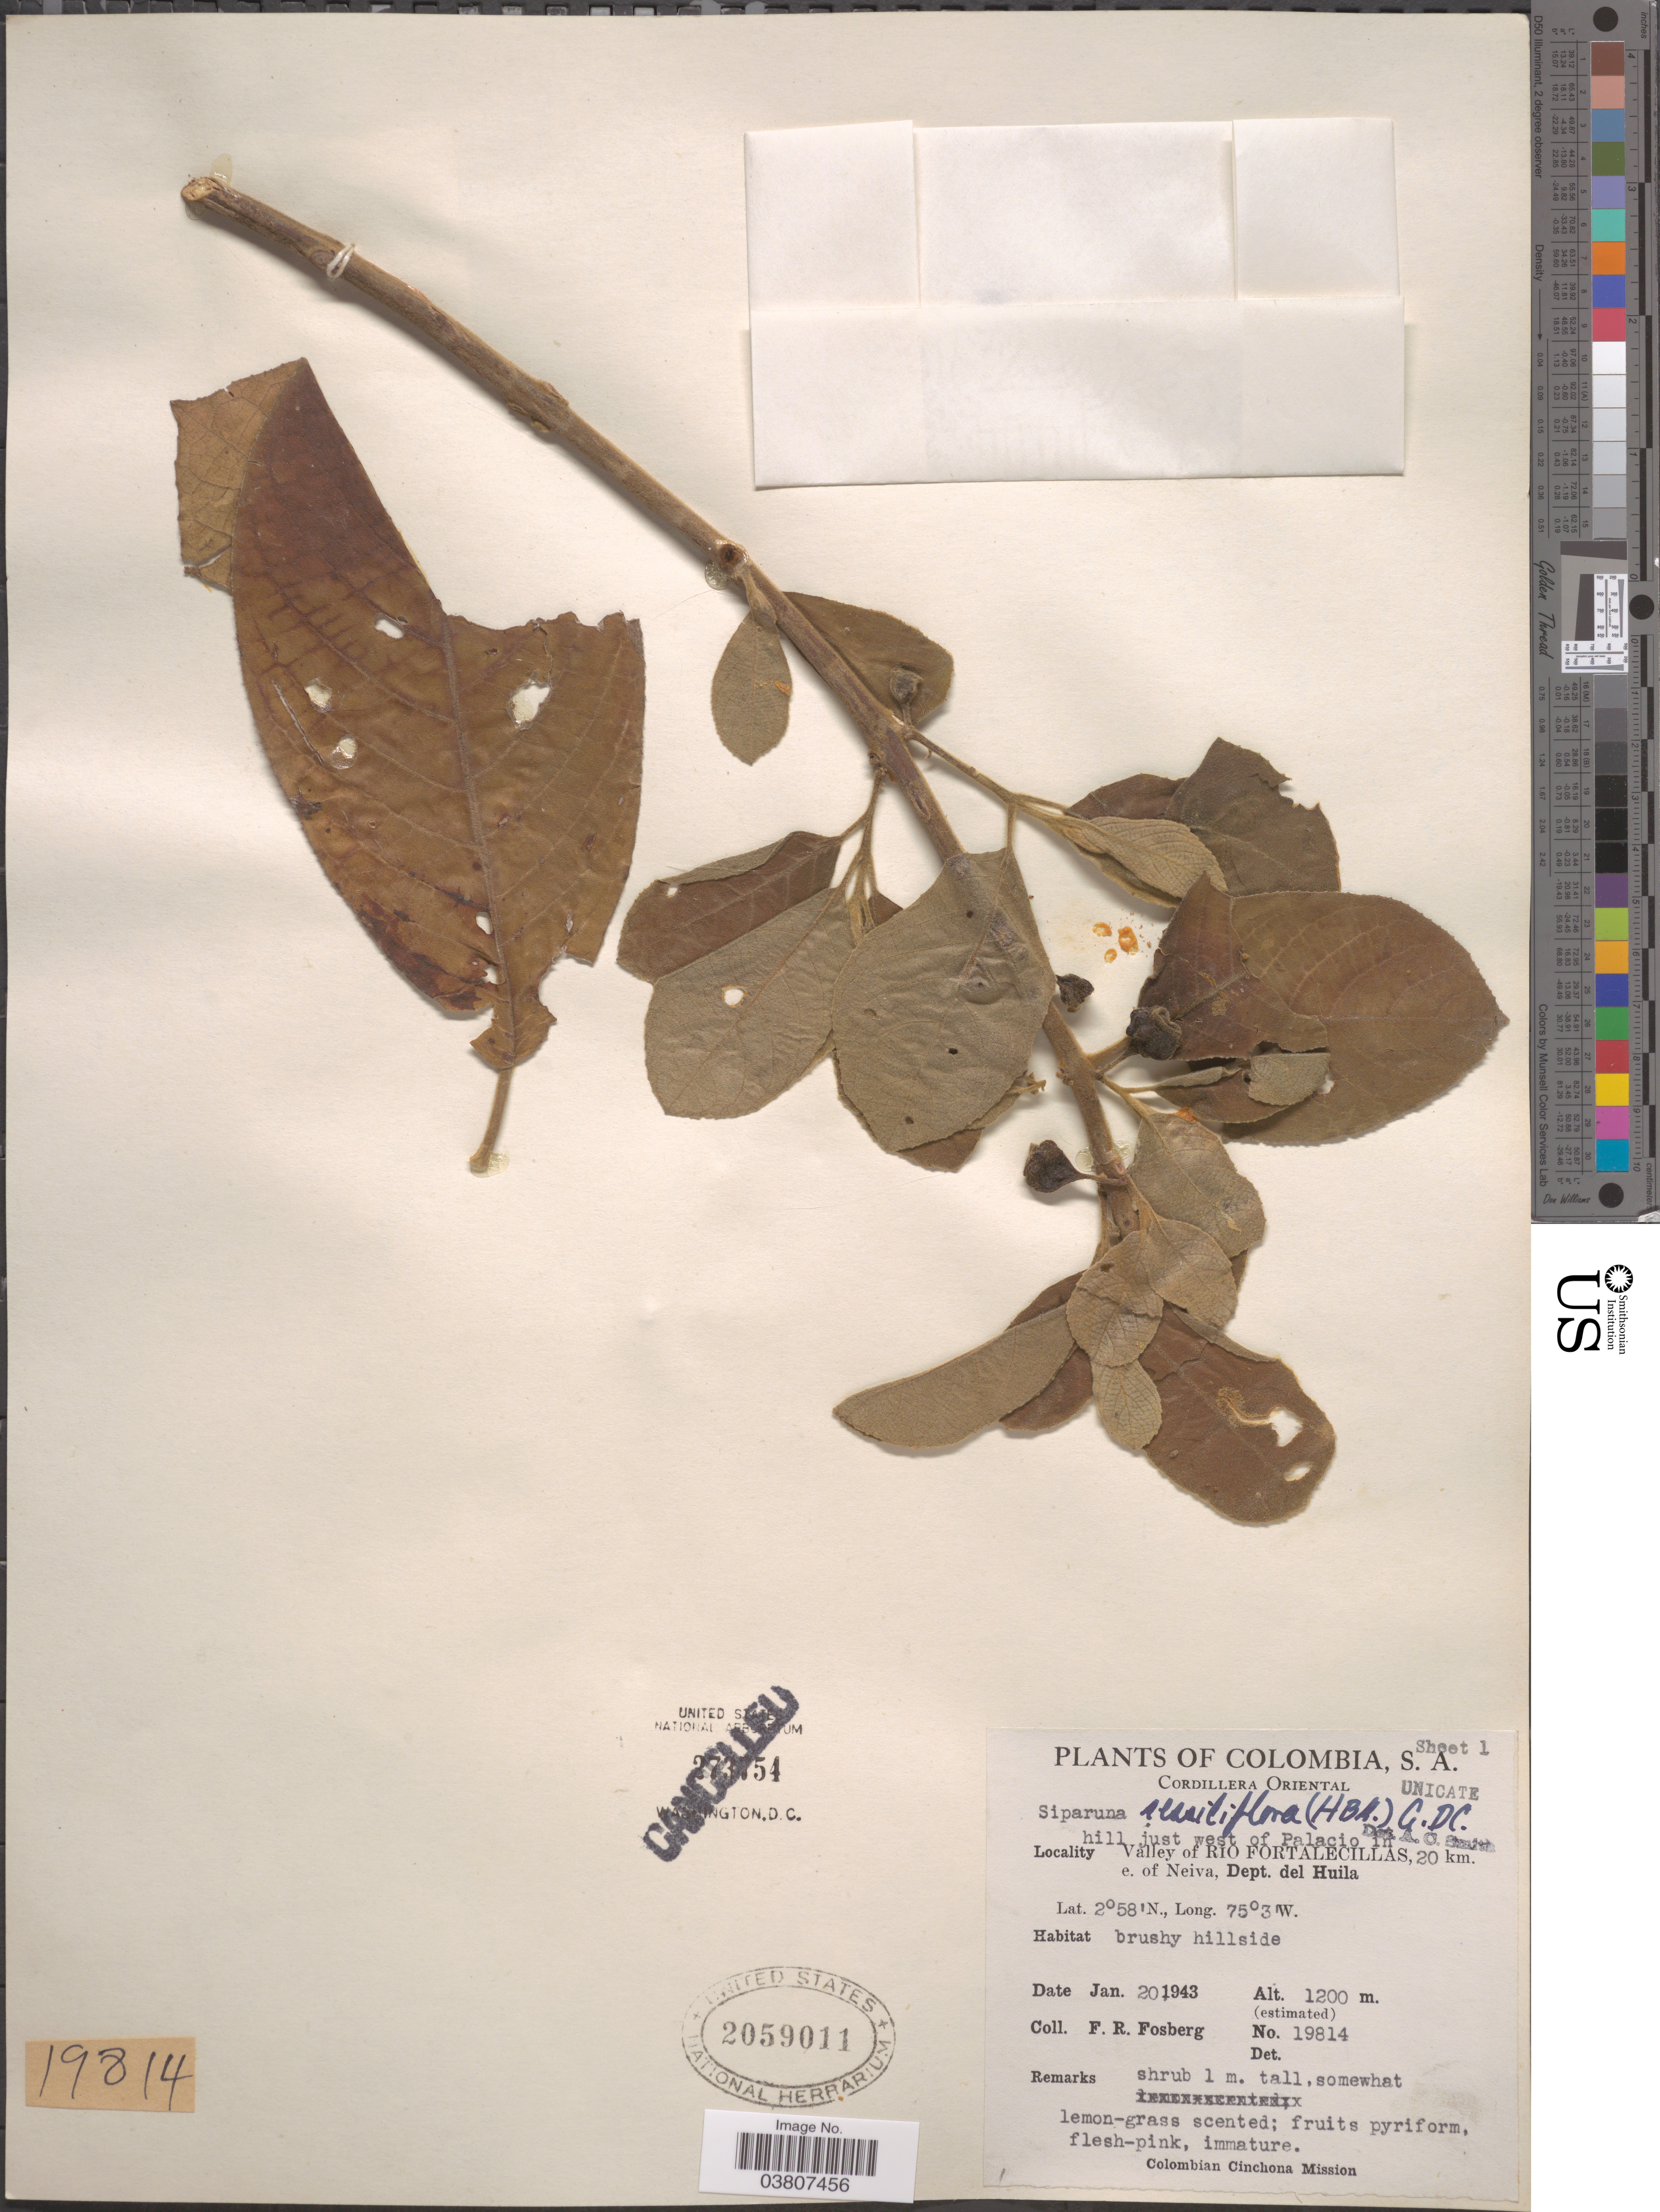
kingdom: Plantae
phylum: Tracheophyta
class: Magnoliopsida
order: Laurales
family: Siparunaceae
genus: Siparuna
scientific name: Siparuna sessiliflora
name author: (Kunth) A. DC.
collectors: F. R. Fosberg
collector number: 19814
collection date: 1943-01-20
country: Colombia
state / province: Huila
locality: Cordillera Oriental. Hill just west of Palacio in Valley of Rio Fortalecillas, 20 km. e. of Neiva, Dept. del Huila. Brushy hillside.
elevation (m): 1200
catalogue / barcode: US 2059011